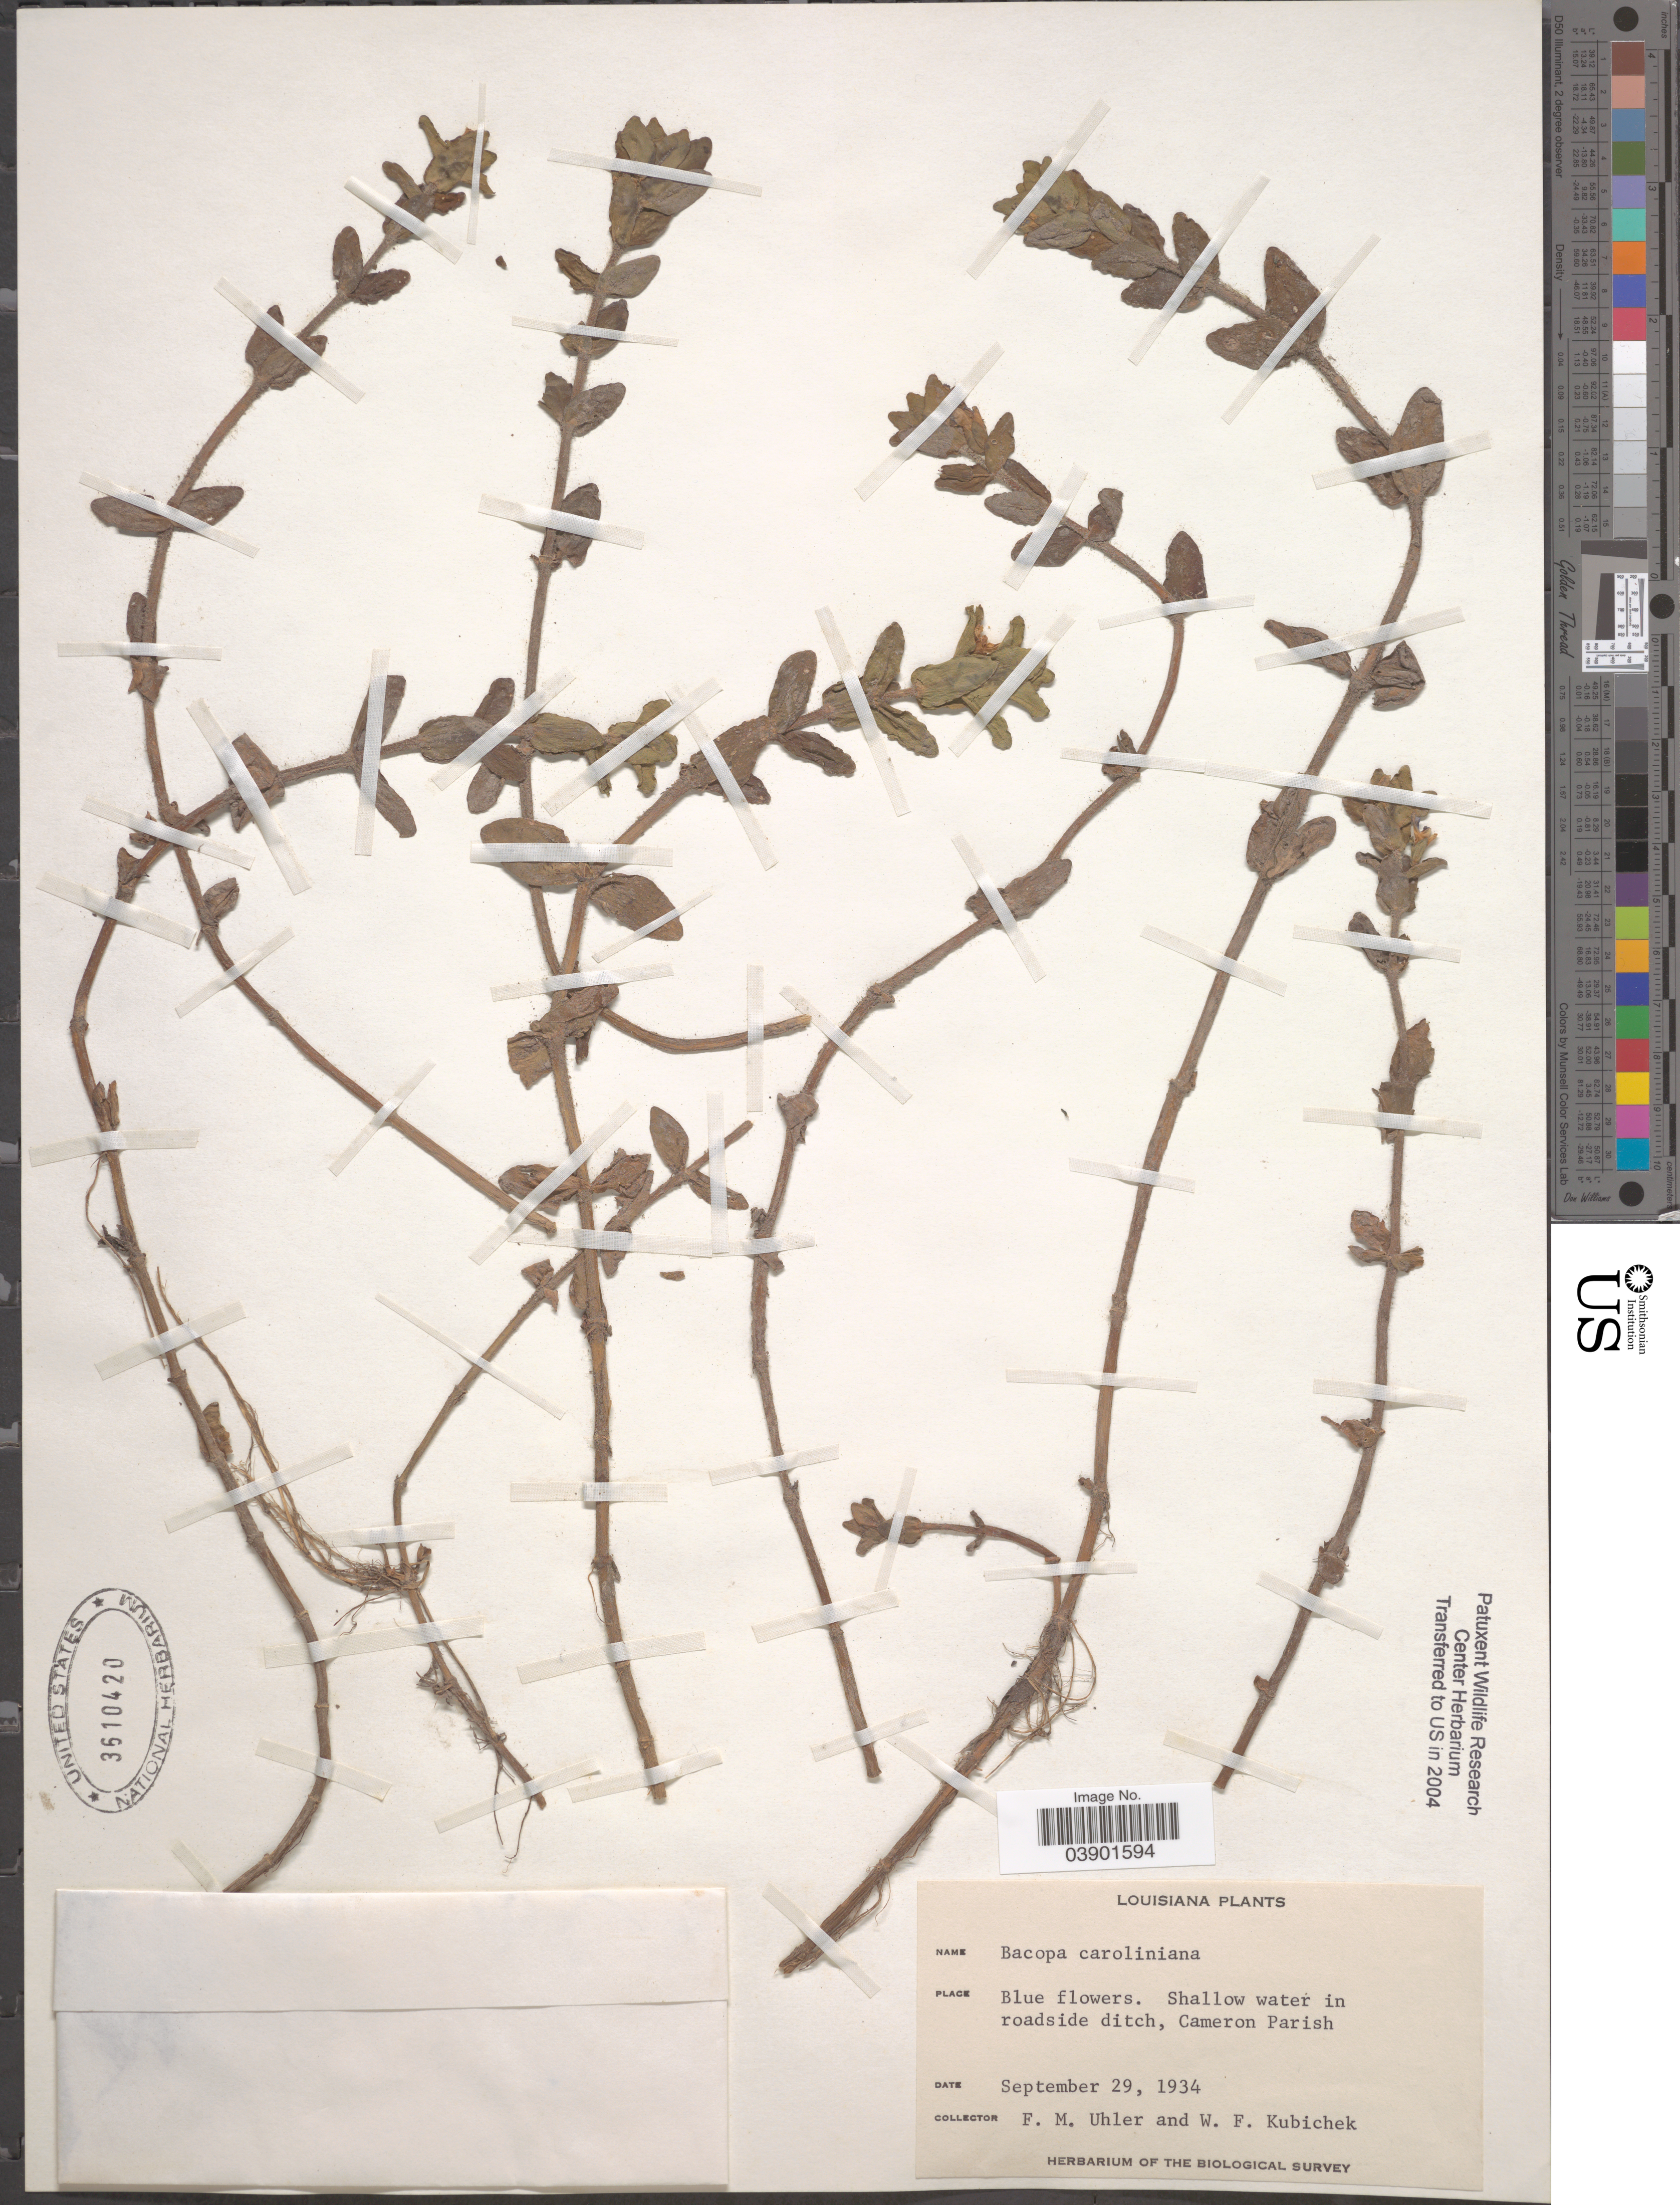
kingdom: Plantae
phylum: Tracheophyta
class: Magnoliopsida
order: Lamiales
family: Plantaginaceae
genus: Bacopa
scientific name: Bacopa caroliniana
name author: (Walter) B.L. Rob.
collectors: F. M. Uhler & W. Kubichek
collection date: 1934-09-29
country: United States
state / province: Louisiana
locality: Cameron Parish.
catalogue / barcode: US 3610420